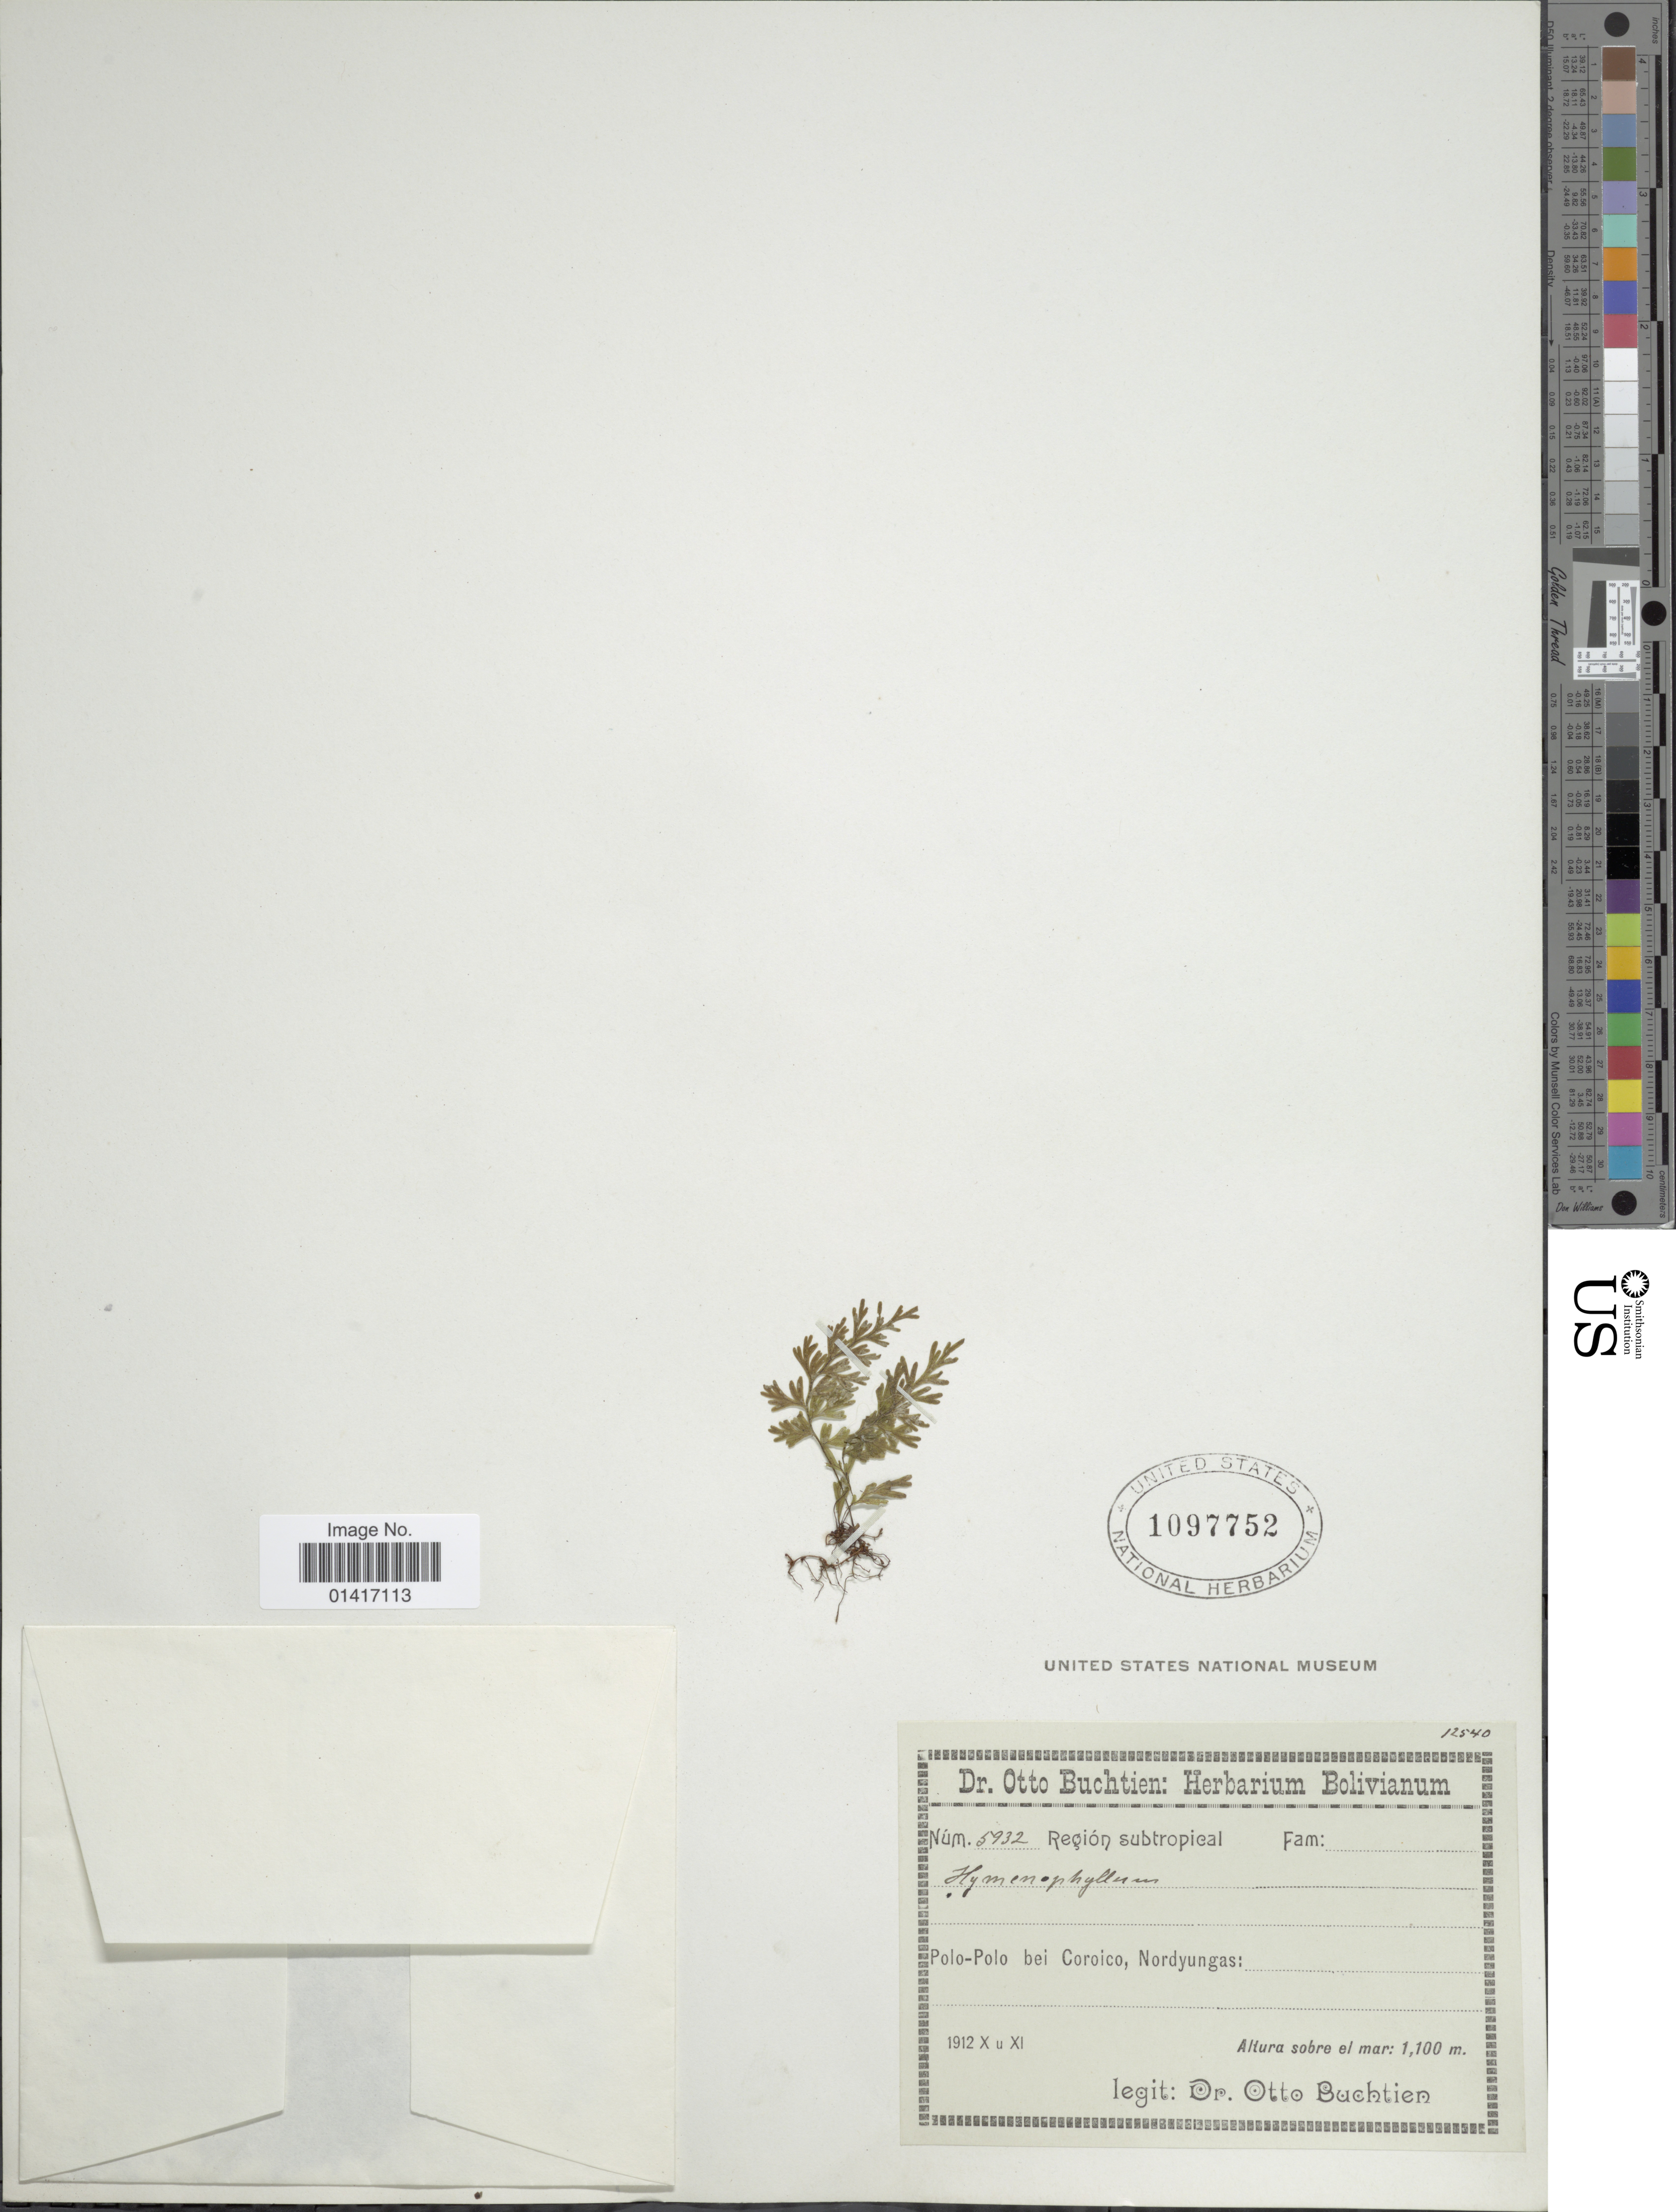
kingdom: Plantae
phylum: Tracheophyta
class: Polypodiopsida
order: Hymenophyllales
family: Hymenophyllaceae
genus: Hymenophyllum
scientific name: Hymenophyllum trichomanoides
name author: Bosch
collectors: O. Buchtien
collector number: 5932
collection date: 1912-10/1912-11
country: Bolivia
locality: Polo-Polo bei Coroico, Nordyungas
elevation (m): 1100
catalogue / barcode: US 1097752